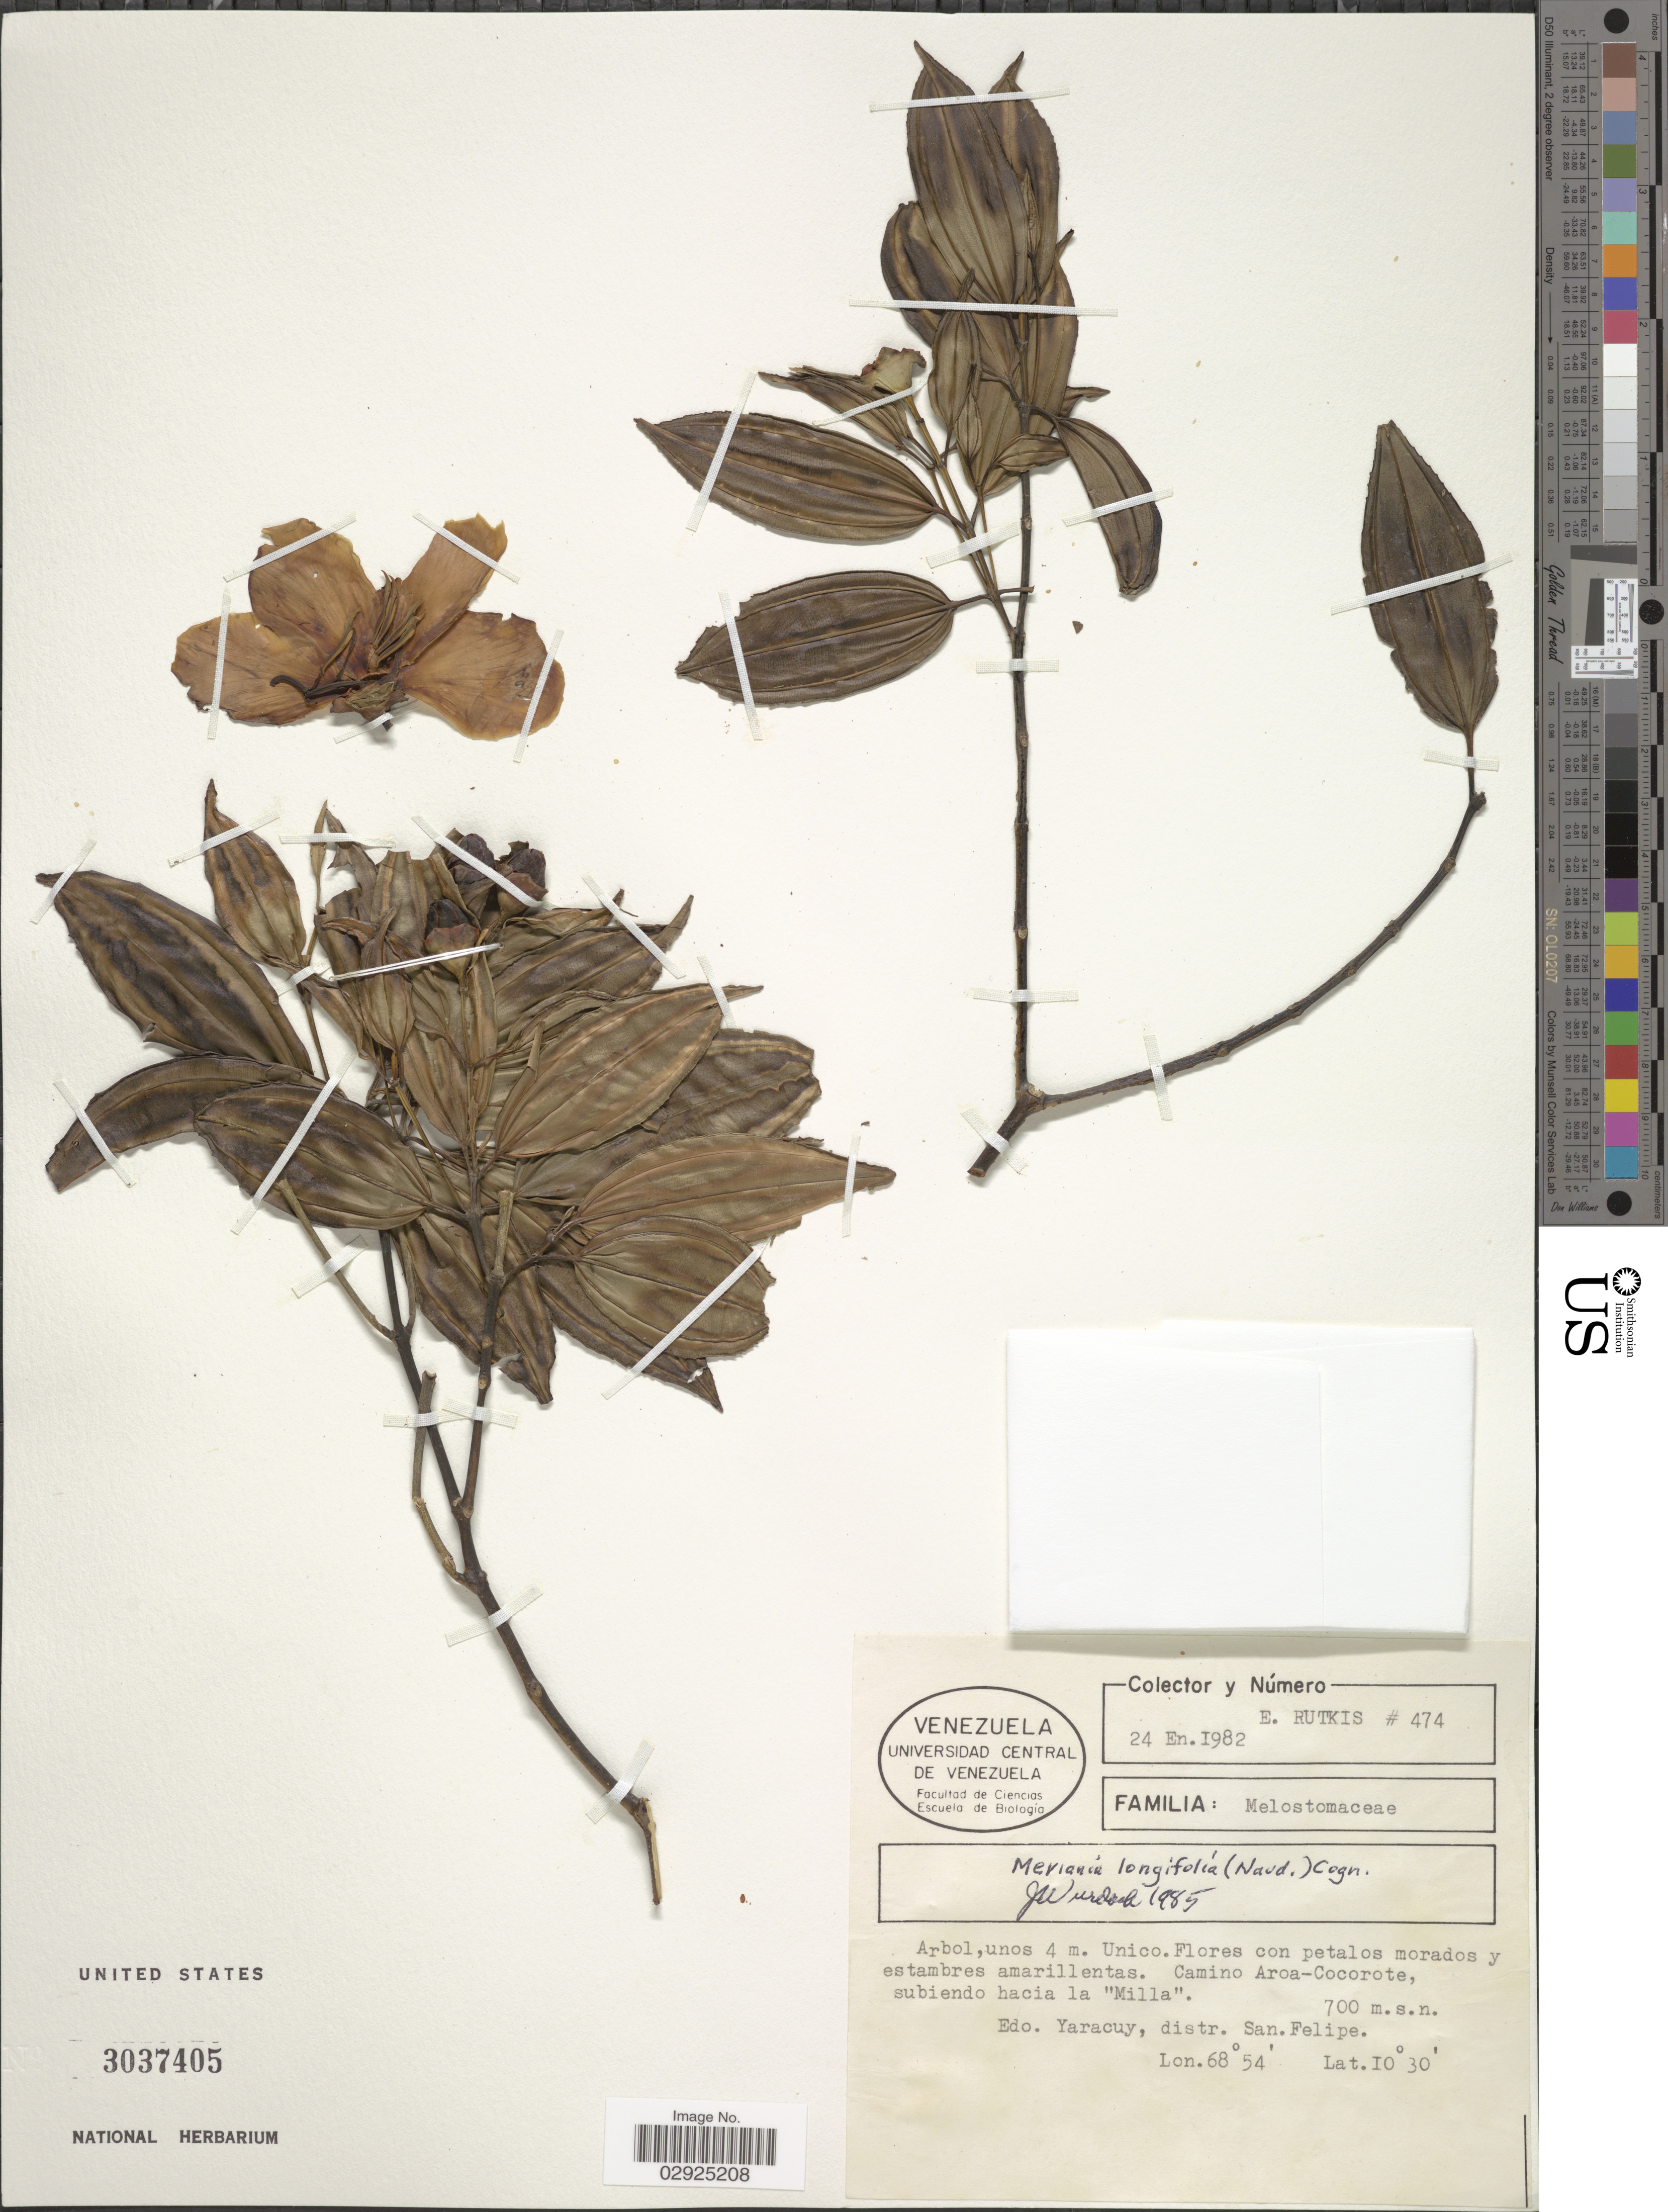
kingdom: Plantae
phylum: Tracheophyta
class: Magnoliopsida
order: Myrtales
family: Melastomataceae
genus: Meriania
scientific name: Meriania longifolia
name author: (Naudin) Cogn.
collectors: E. Hutkis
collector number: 474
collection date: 1982-01-24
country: Venezuela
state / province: Yaracuy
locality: Camino Aroa-Cocorote, subiendo hacia la "Milla". Distr. San Felipe.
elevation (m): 700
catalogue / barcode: US 3037405